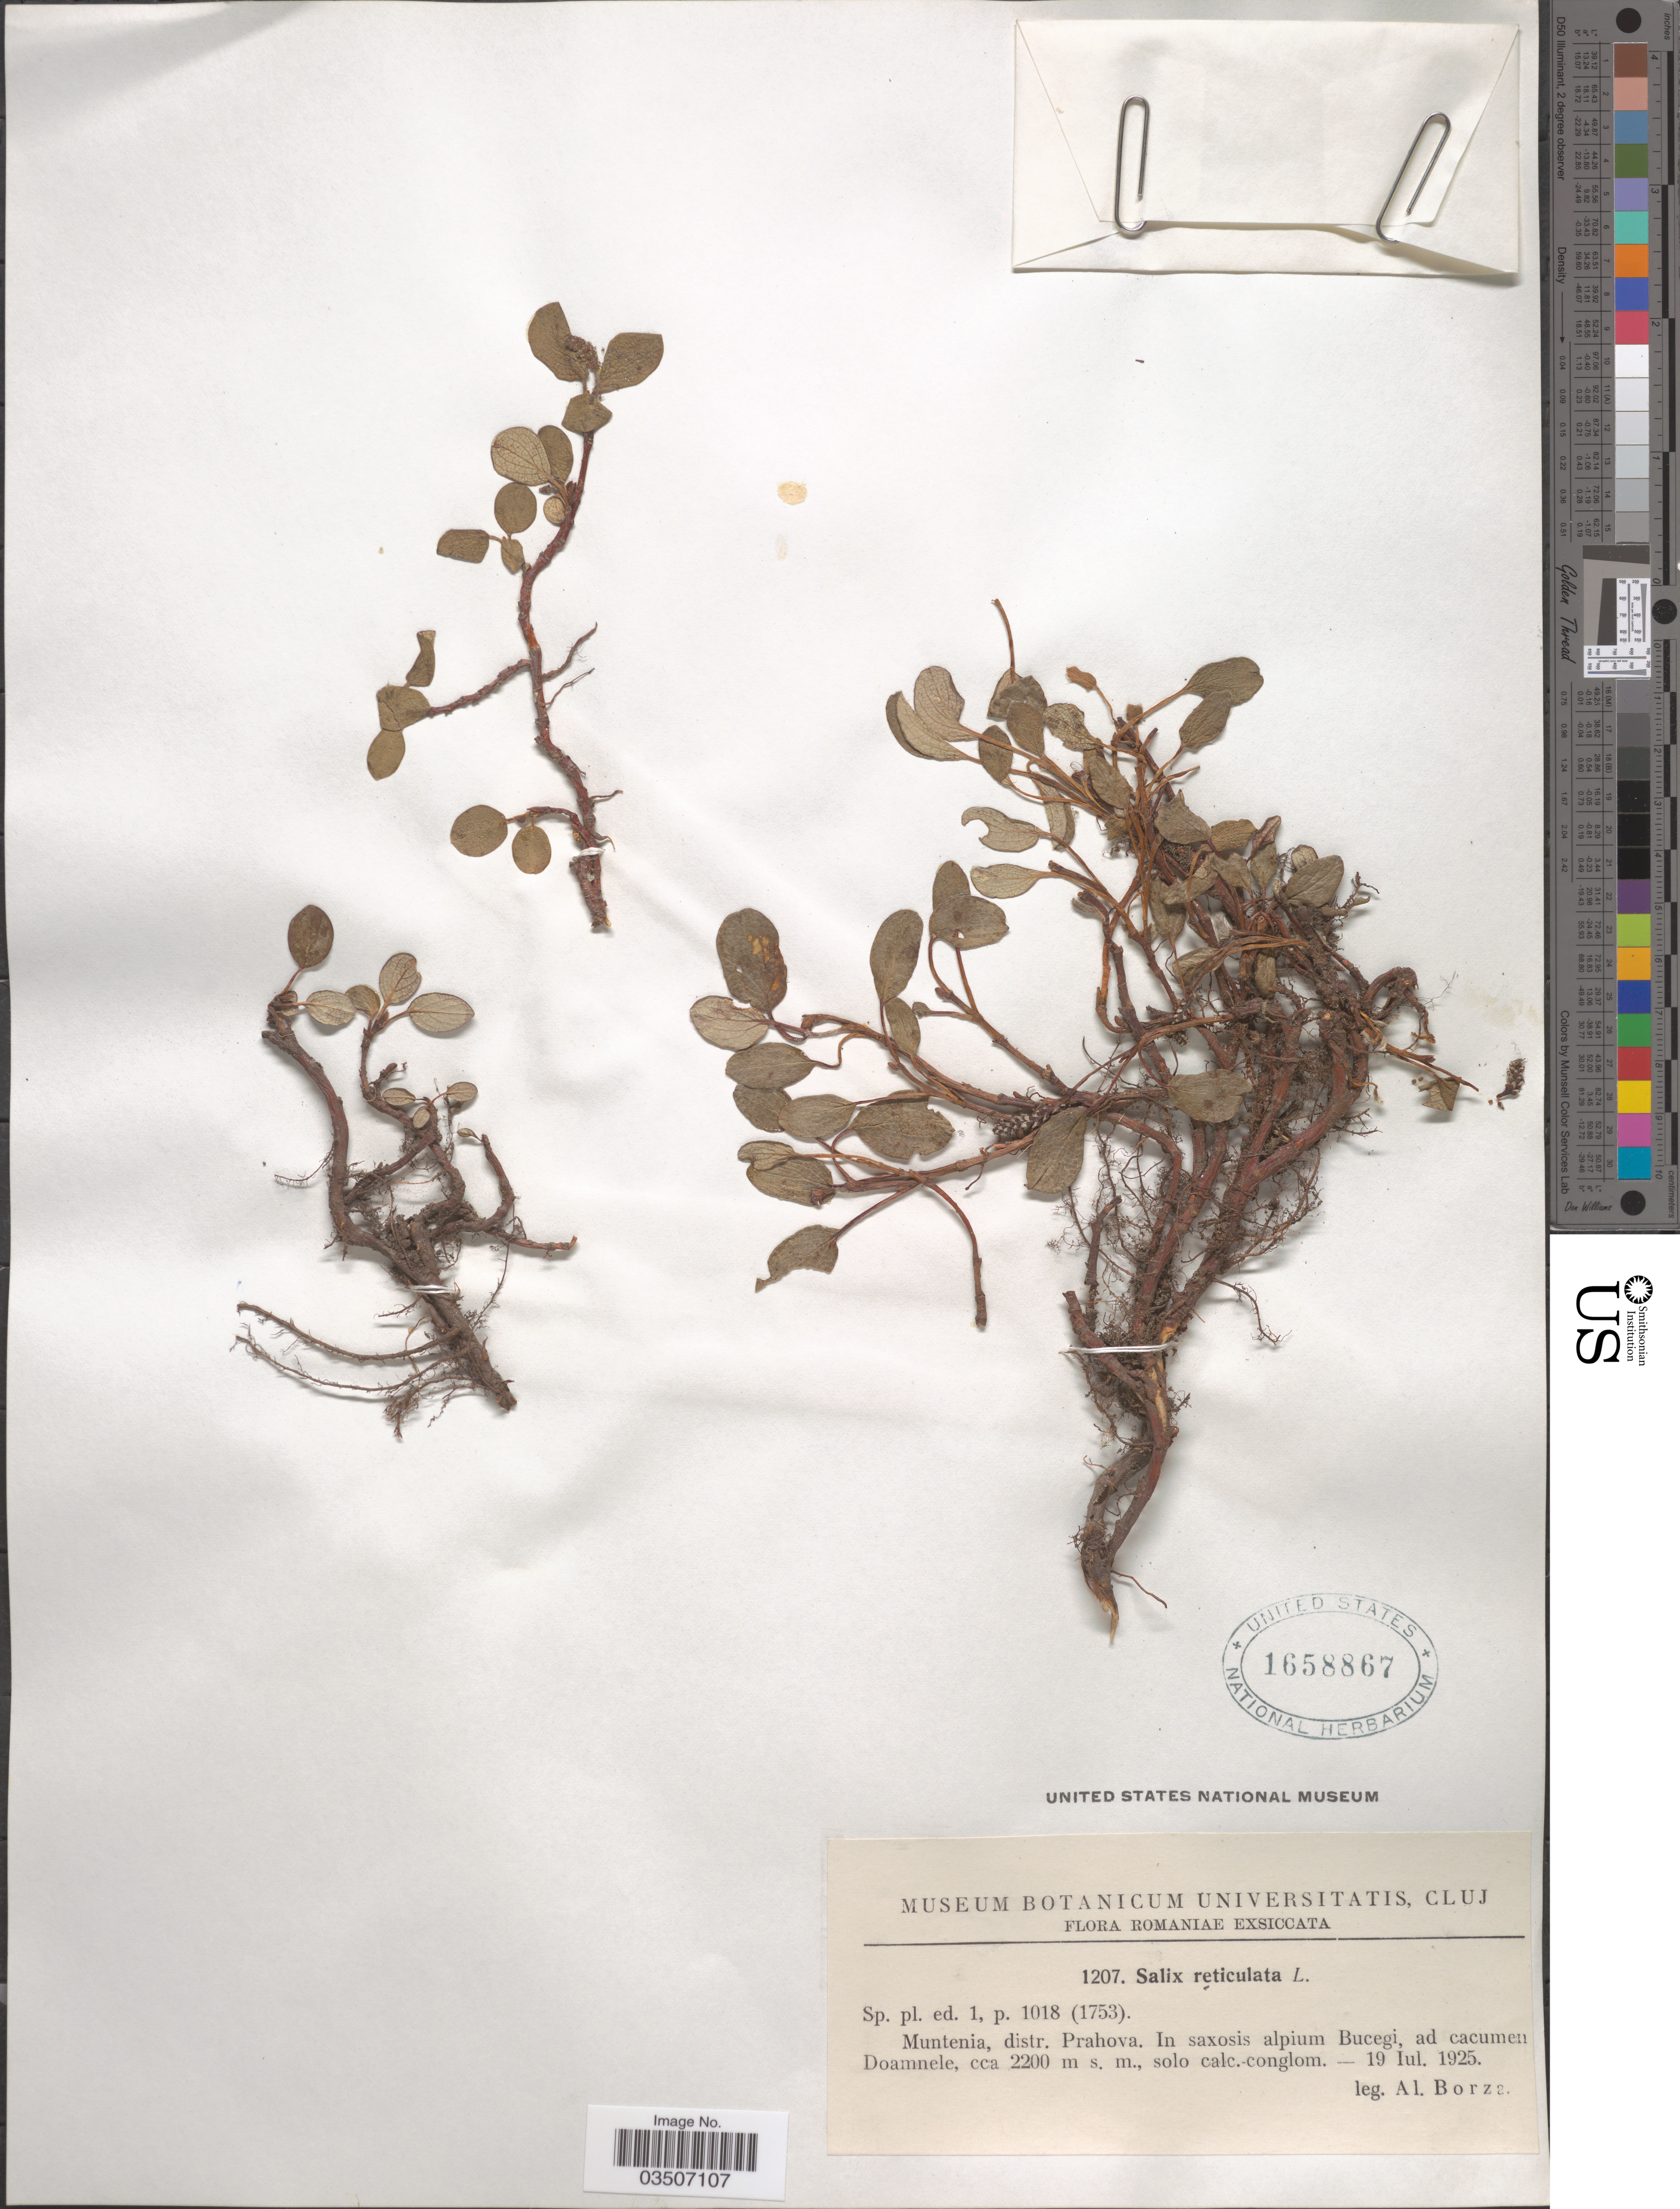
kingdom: Plantae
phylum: Tracheophyta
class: Magnoliopsida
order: Malpighiales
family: Salicaceae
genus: Salix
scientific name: Salix reticulata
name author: L.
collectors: A. Borza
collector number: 1207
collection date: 1925-07-19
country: Romania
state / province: Prahova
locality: Muntenia, distr. Prahova. In saxosis alpium Bucegi, ad cacumen Doamnele.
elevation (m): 2200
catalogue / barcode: US 1658867